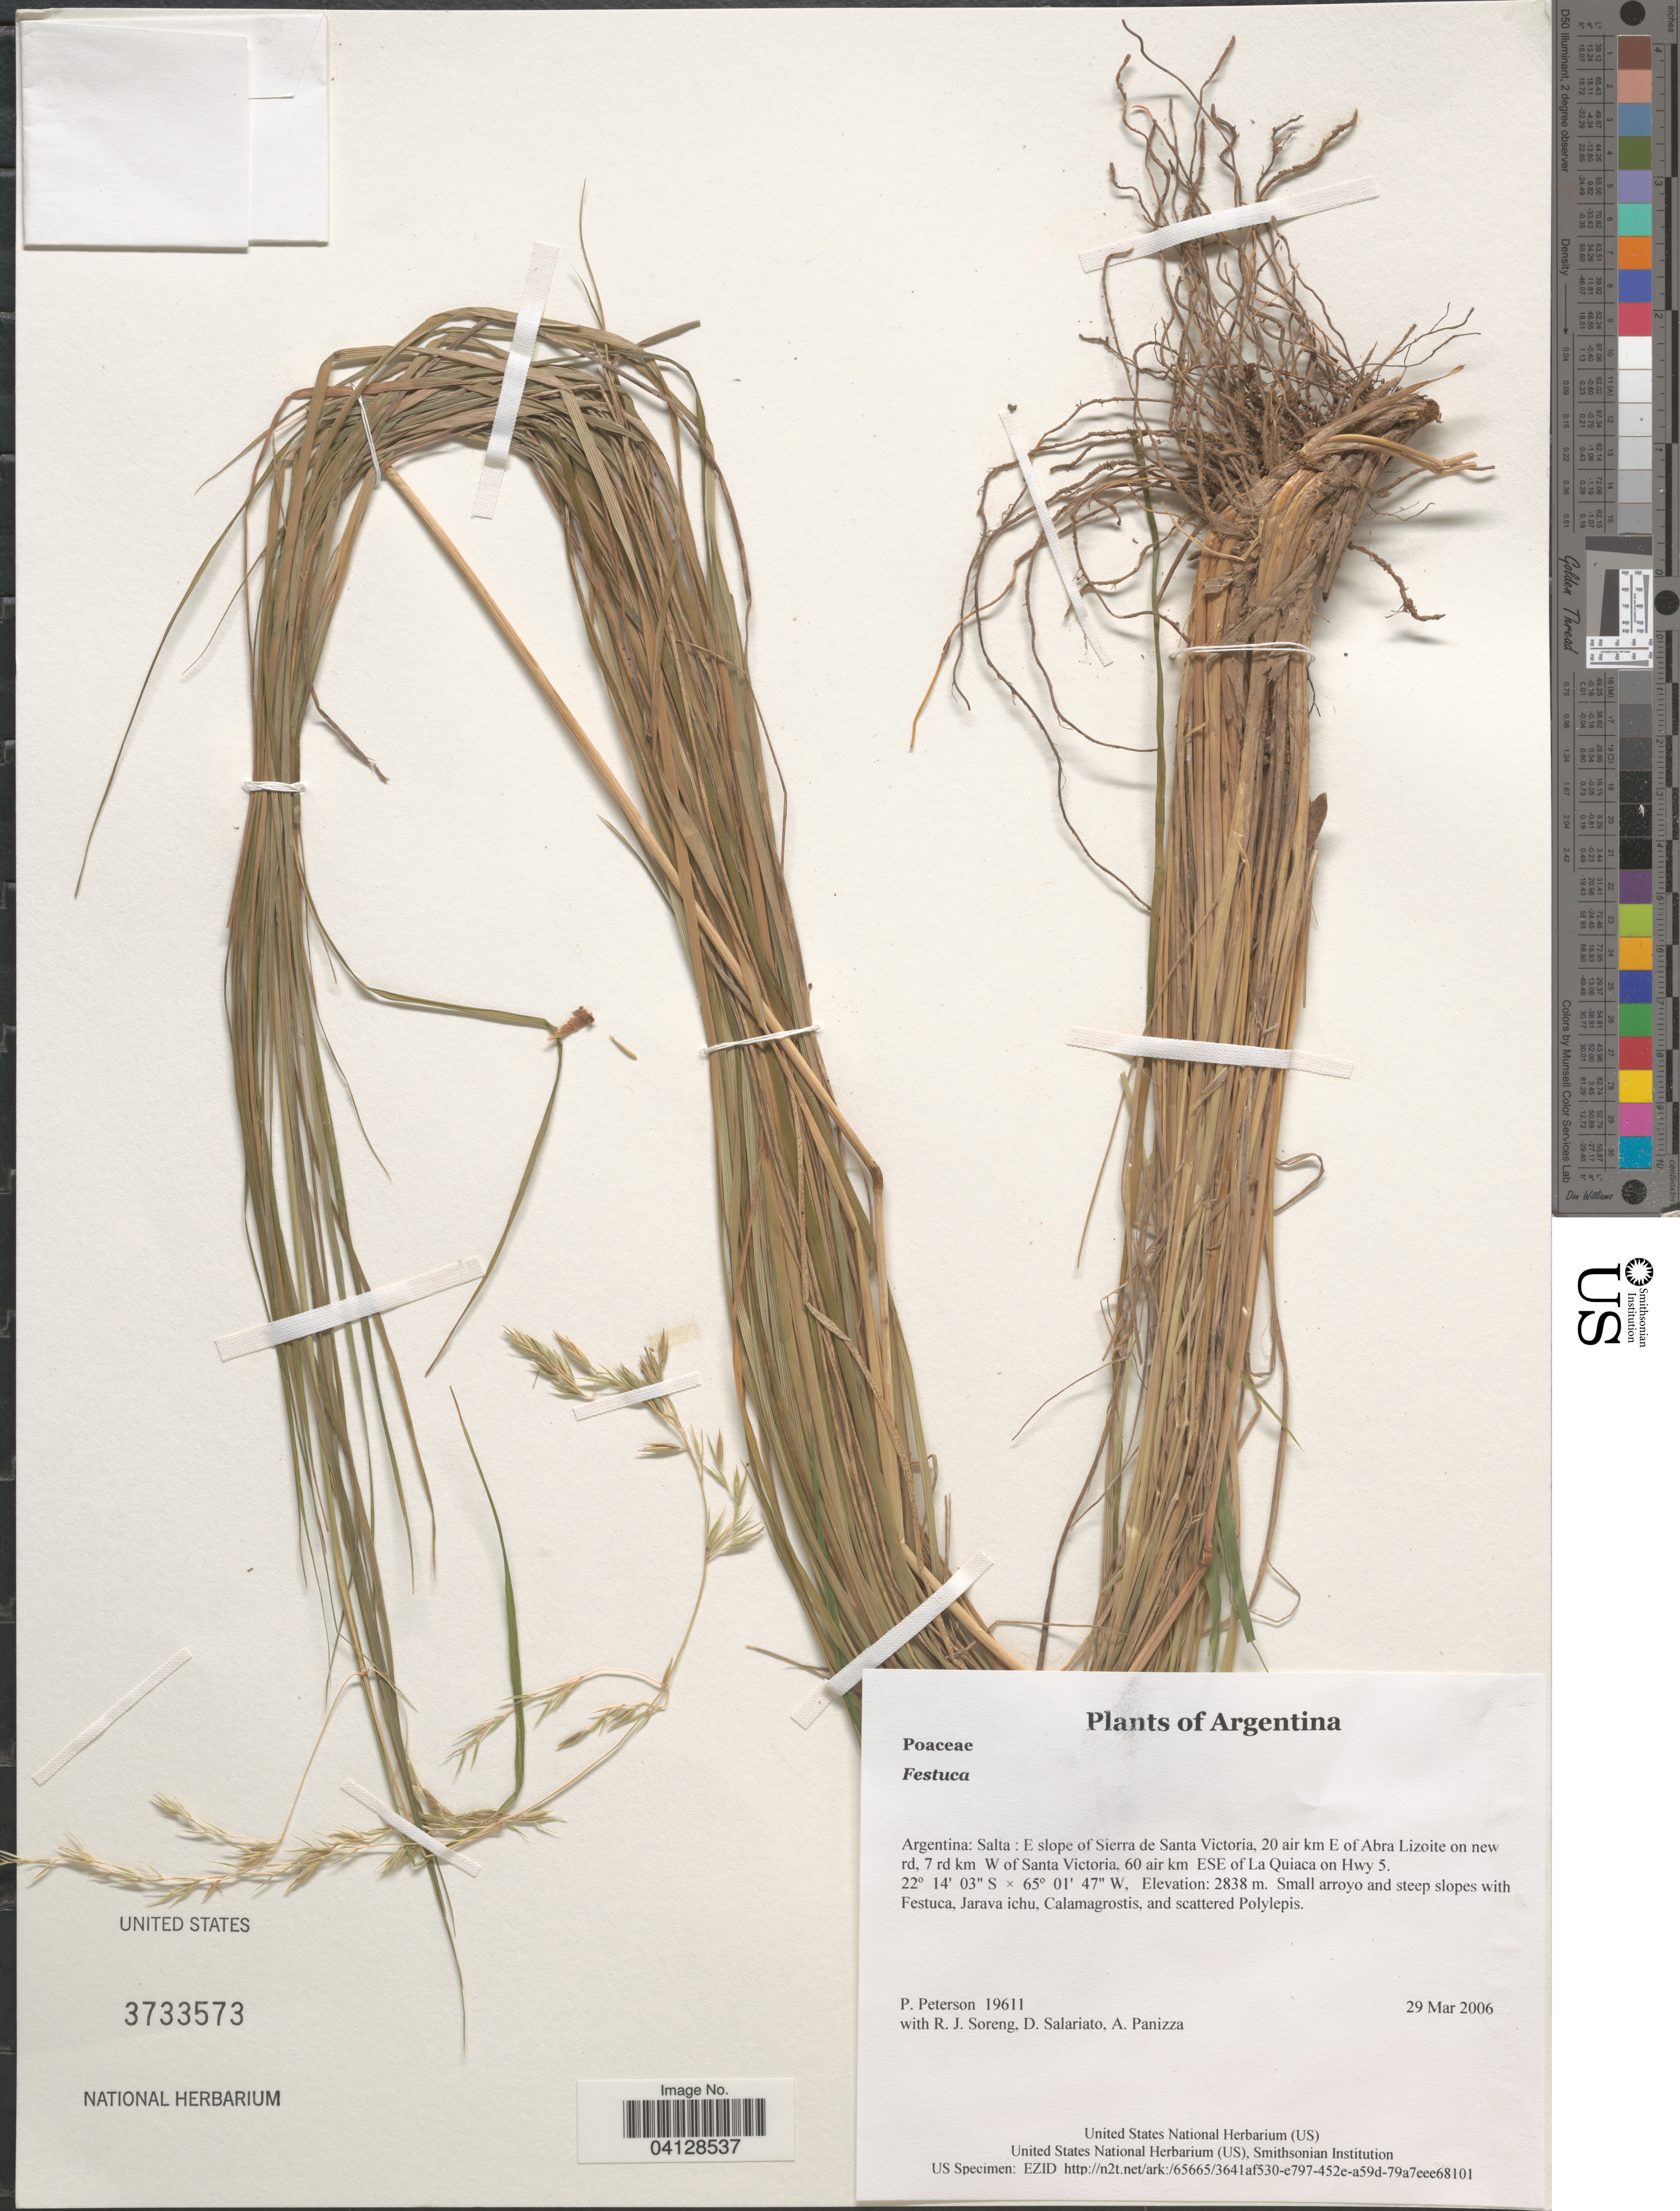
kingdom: Plantae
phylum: Tracheophyta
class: Liliopsida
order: Poales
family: Poaceae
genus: Festuca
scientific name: Festuca sp.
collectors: P. Peterson, R. J. Soreng, D. Salariato & A. Panizza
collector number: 19611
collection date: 2006-03-29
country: Argentina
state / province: Salta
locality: E slope of Sierra de Santa Victoria, 20 air km E of Abra Lizoite on new rd, 7 rd km W of Santa Victoria, 60 air km ESE of La Quiaca on Hwy 5.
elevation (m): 2838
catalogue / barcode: US 3733573